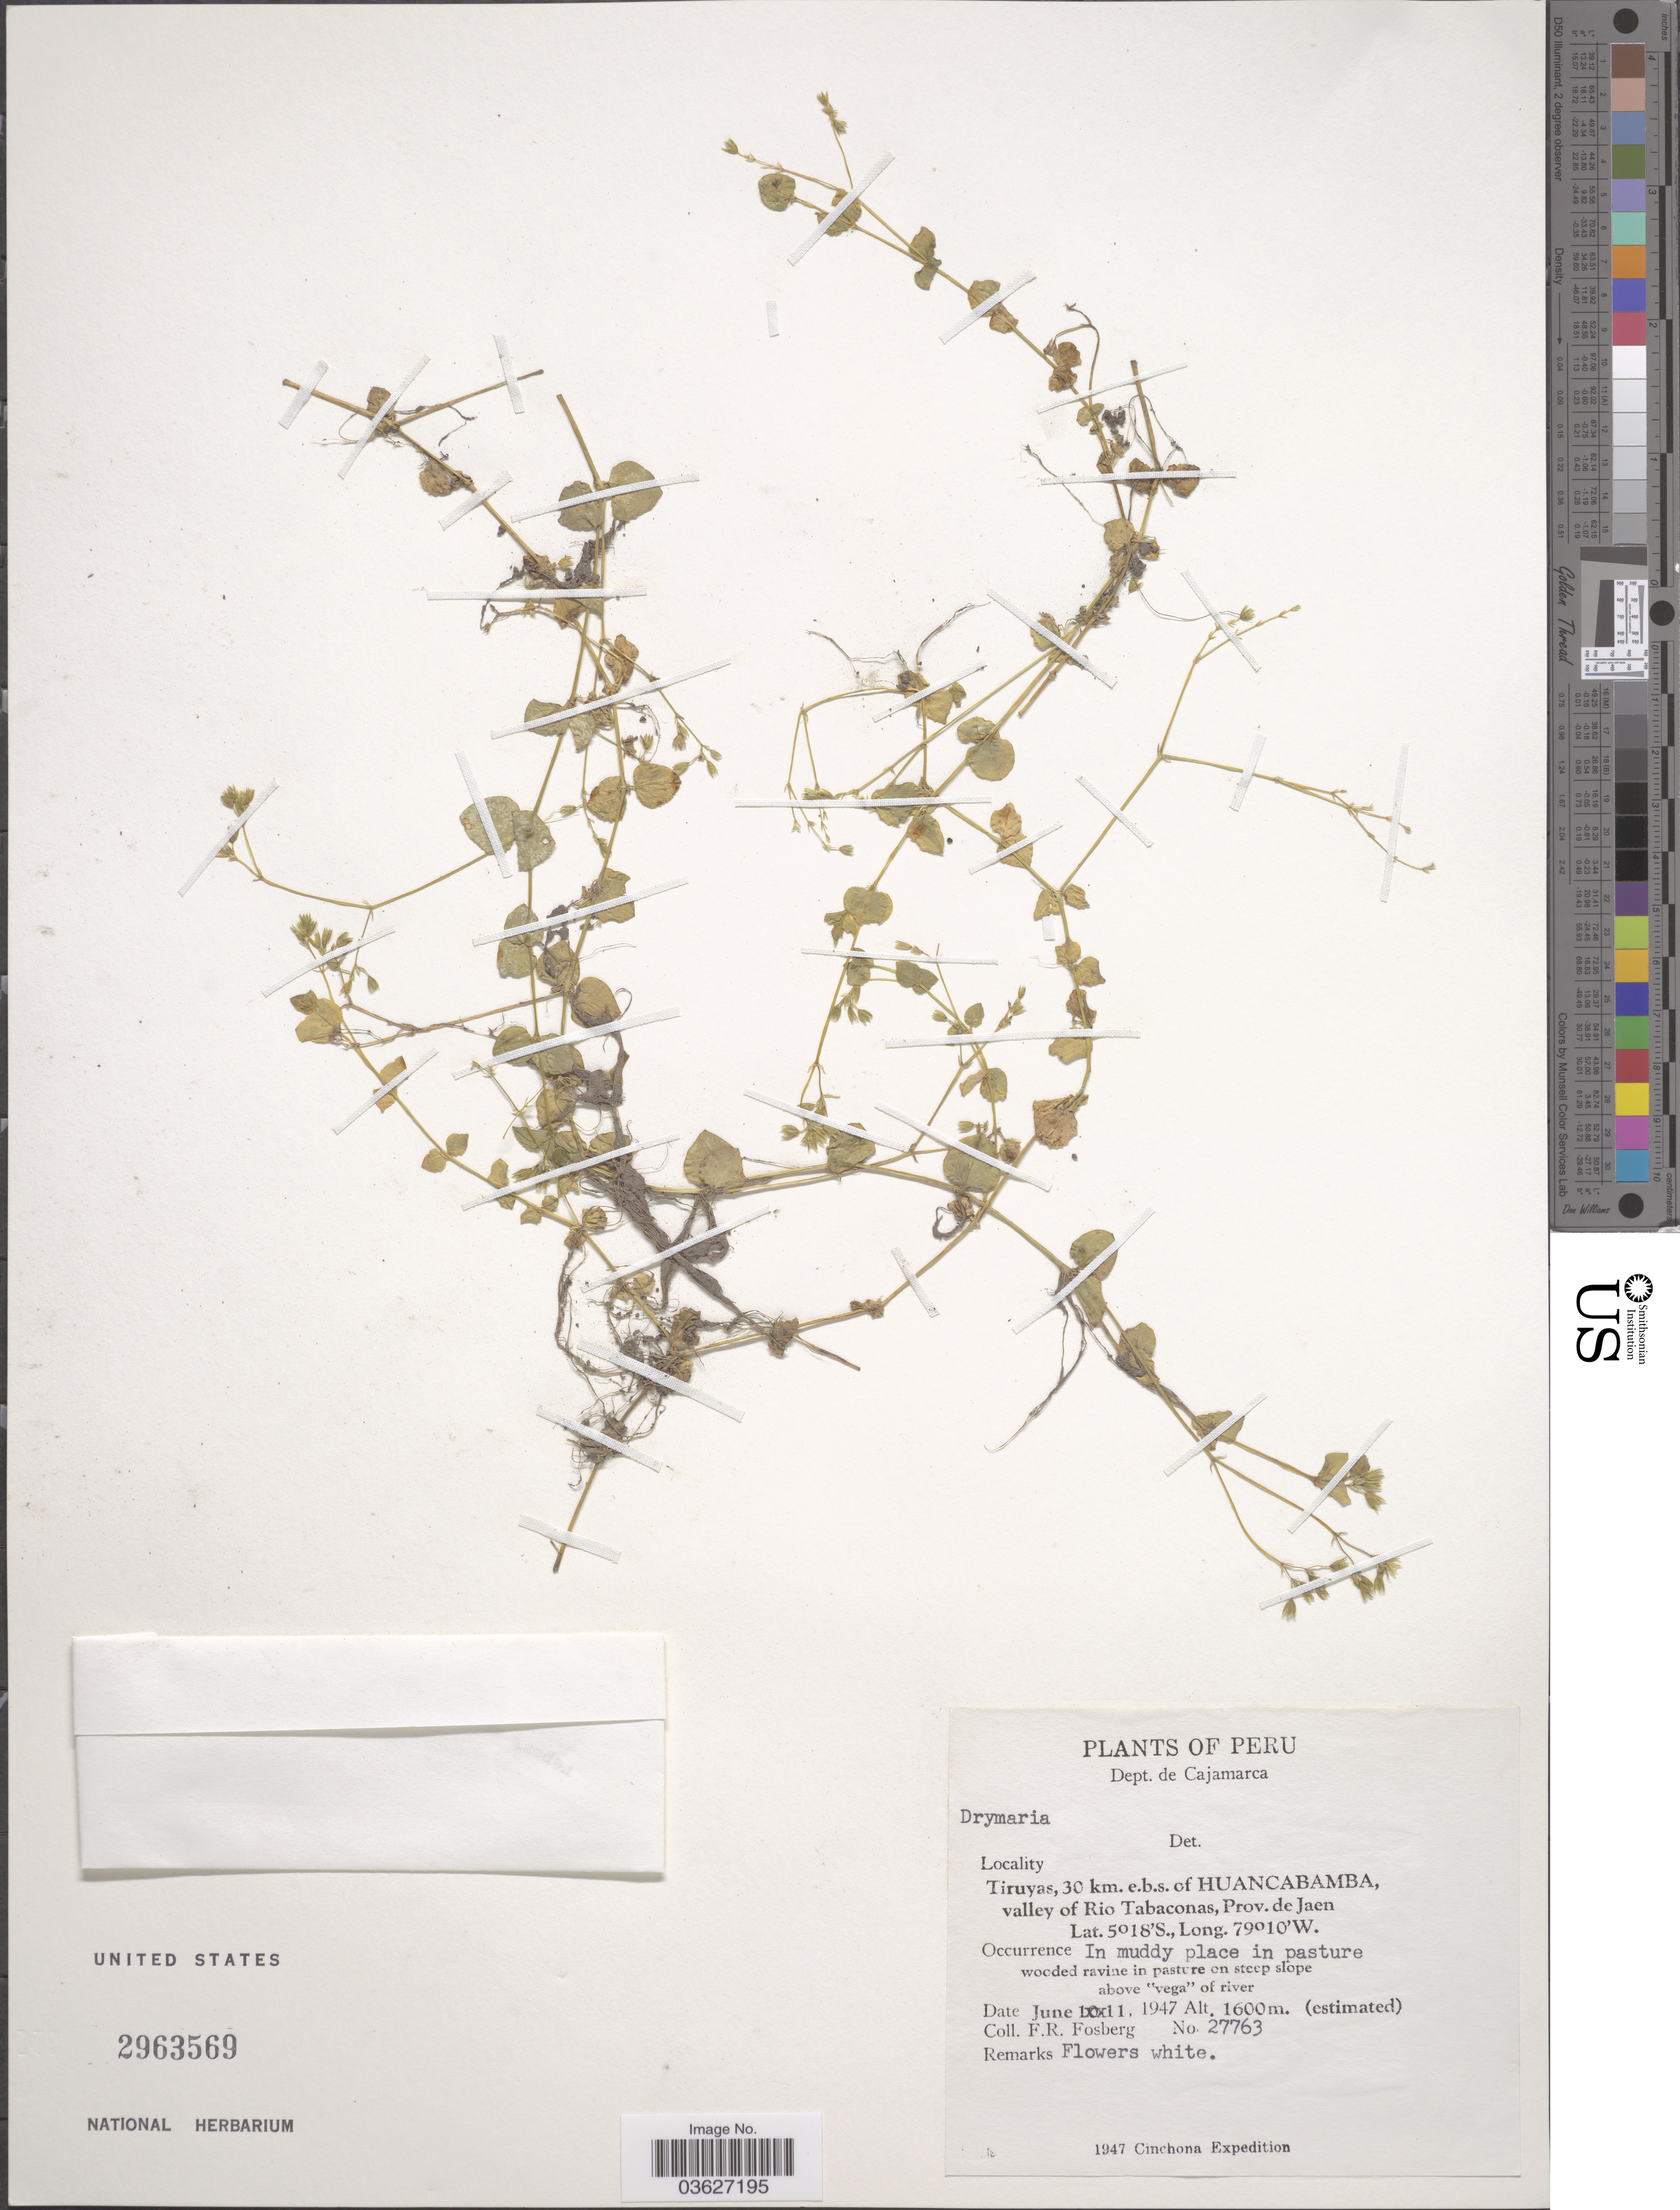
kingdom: Plantae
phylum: Tracheophyta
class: Magnoliopsida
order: Caryophyllales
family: Caryophyllaceae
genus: Drymaria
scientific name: Drymaria sp.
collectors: F. R. Fosberg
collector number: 27763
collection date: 1947-06-11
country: Peru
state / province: Cajamarca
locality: Dept. de Cajamarca. Tiruyas, 30 km. e.b.s. of Huancabamba, valley of Rio Tabaconas, Prov. de Jaen.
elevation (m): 1600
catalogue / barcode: US 2963569